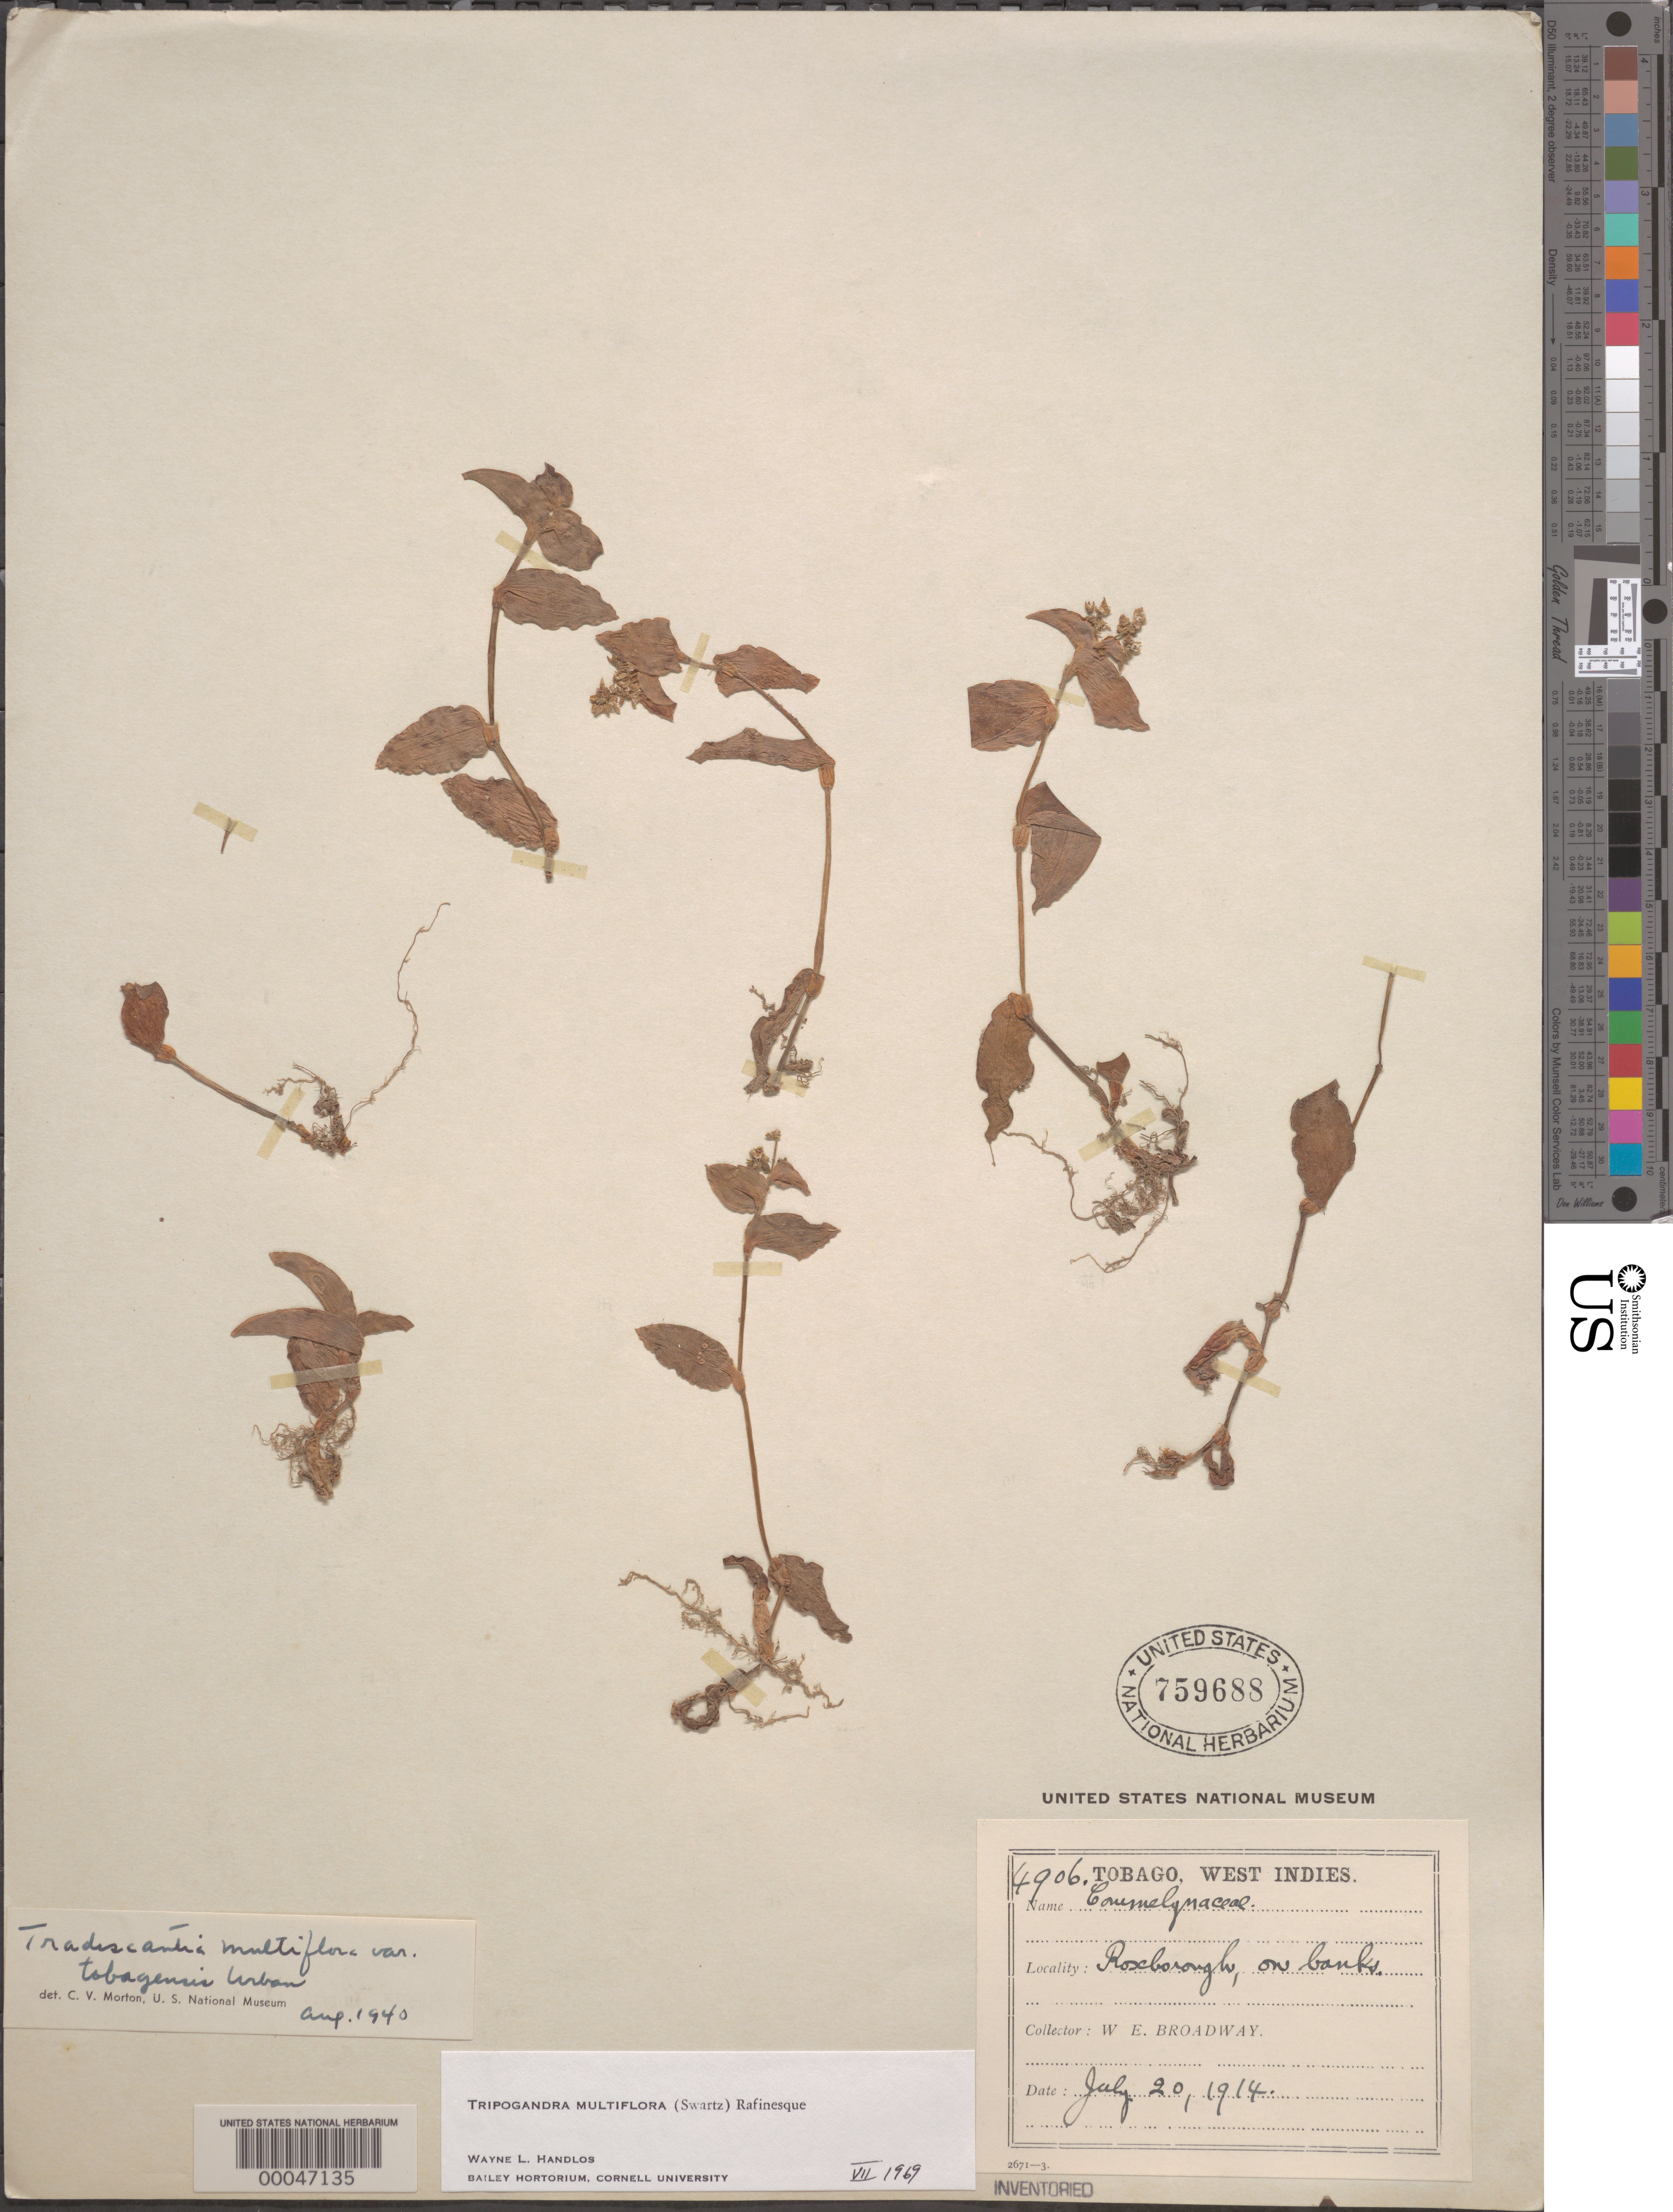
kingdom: Plantae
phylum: Tracheophyta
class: Liliopsida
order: Commelinales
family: Commelinaceae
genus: Tripogandra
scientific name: Tripogandra multiflora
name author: (Sw.) Raf.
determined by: Handlos, W. L.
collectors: W. E. Broadway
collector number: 4906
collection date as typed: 20 Jul 1914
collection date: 1914-07-20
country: Trinidad and Tobago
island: Tobago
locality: Roseborough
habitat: Banks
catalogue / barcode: US 759688